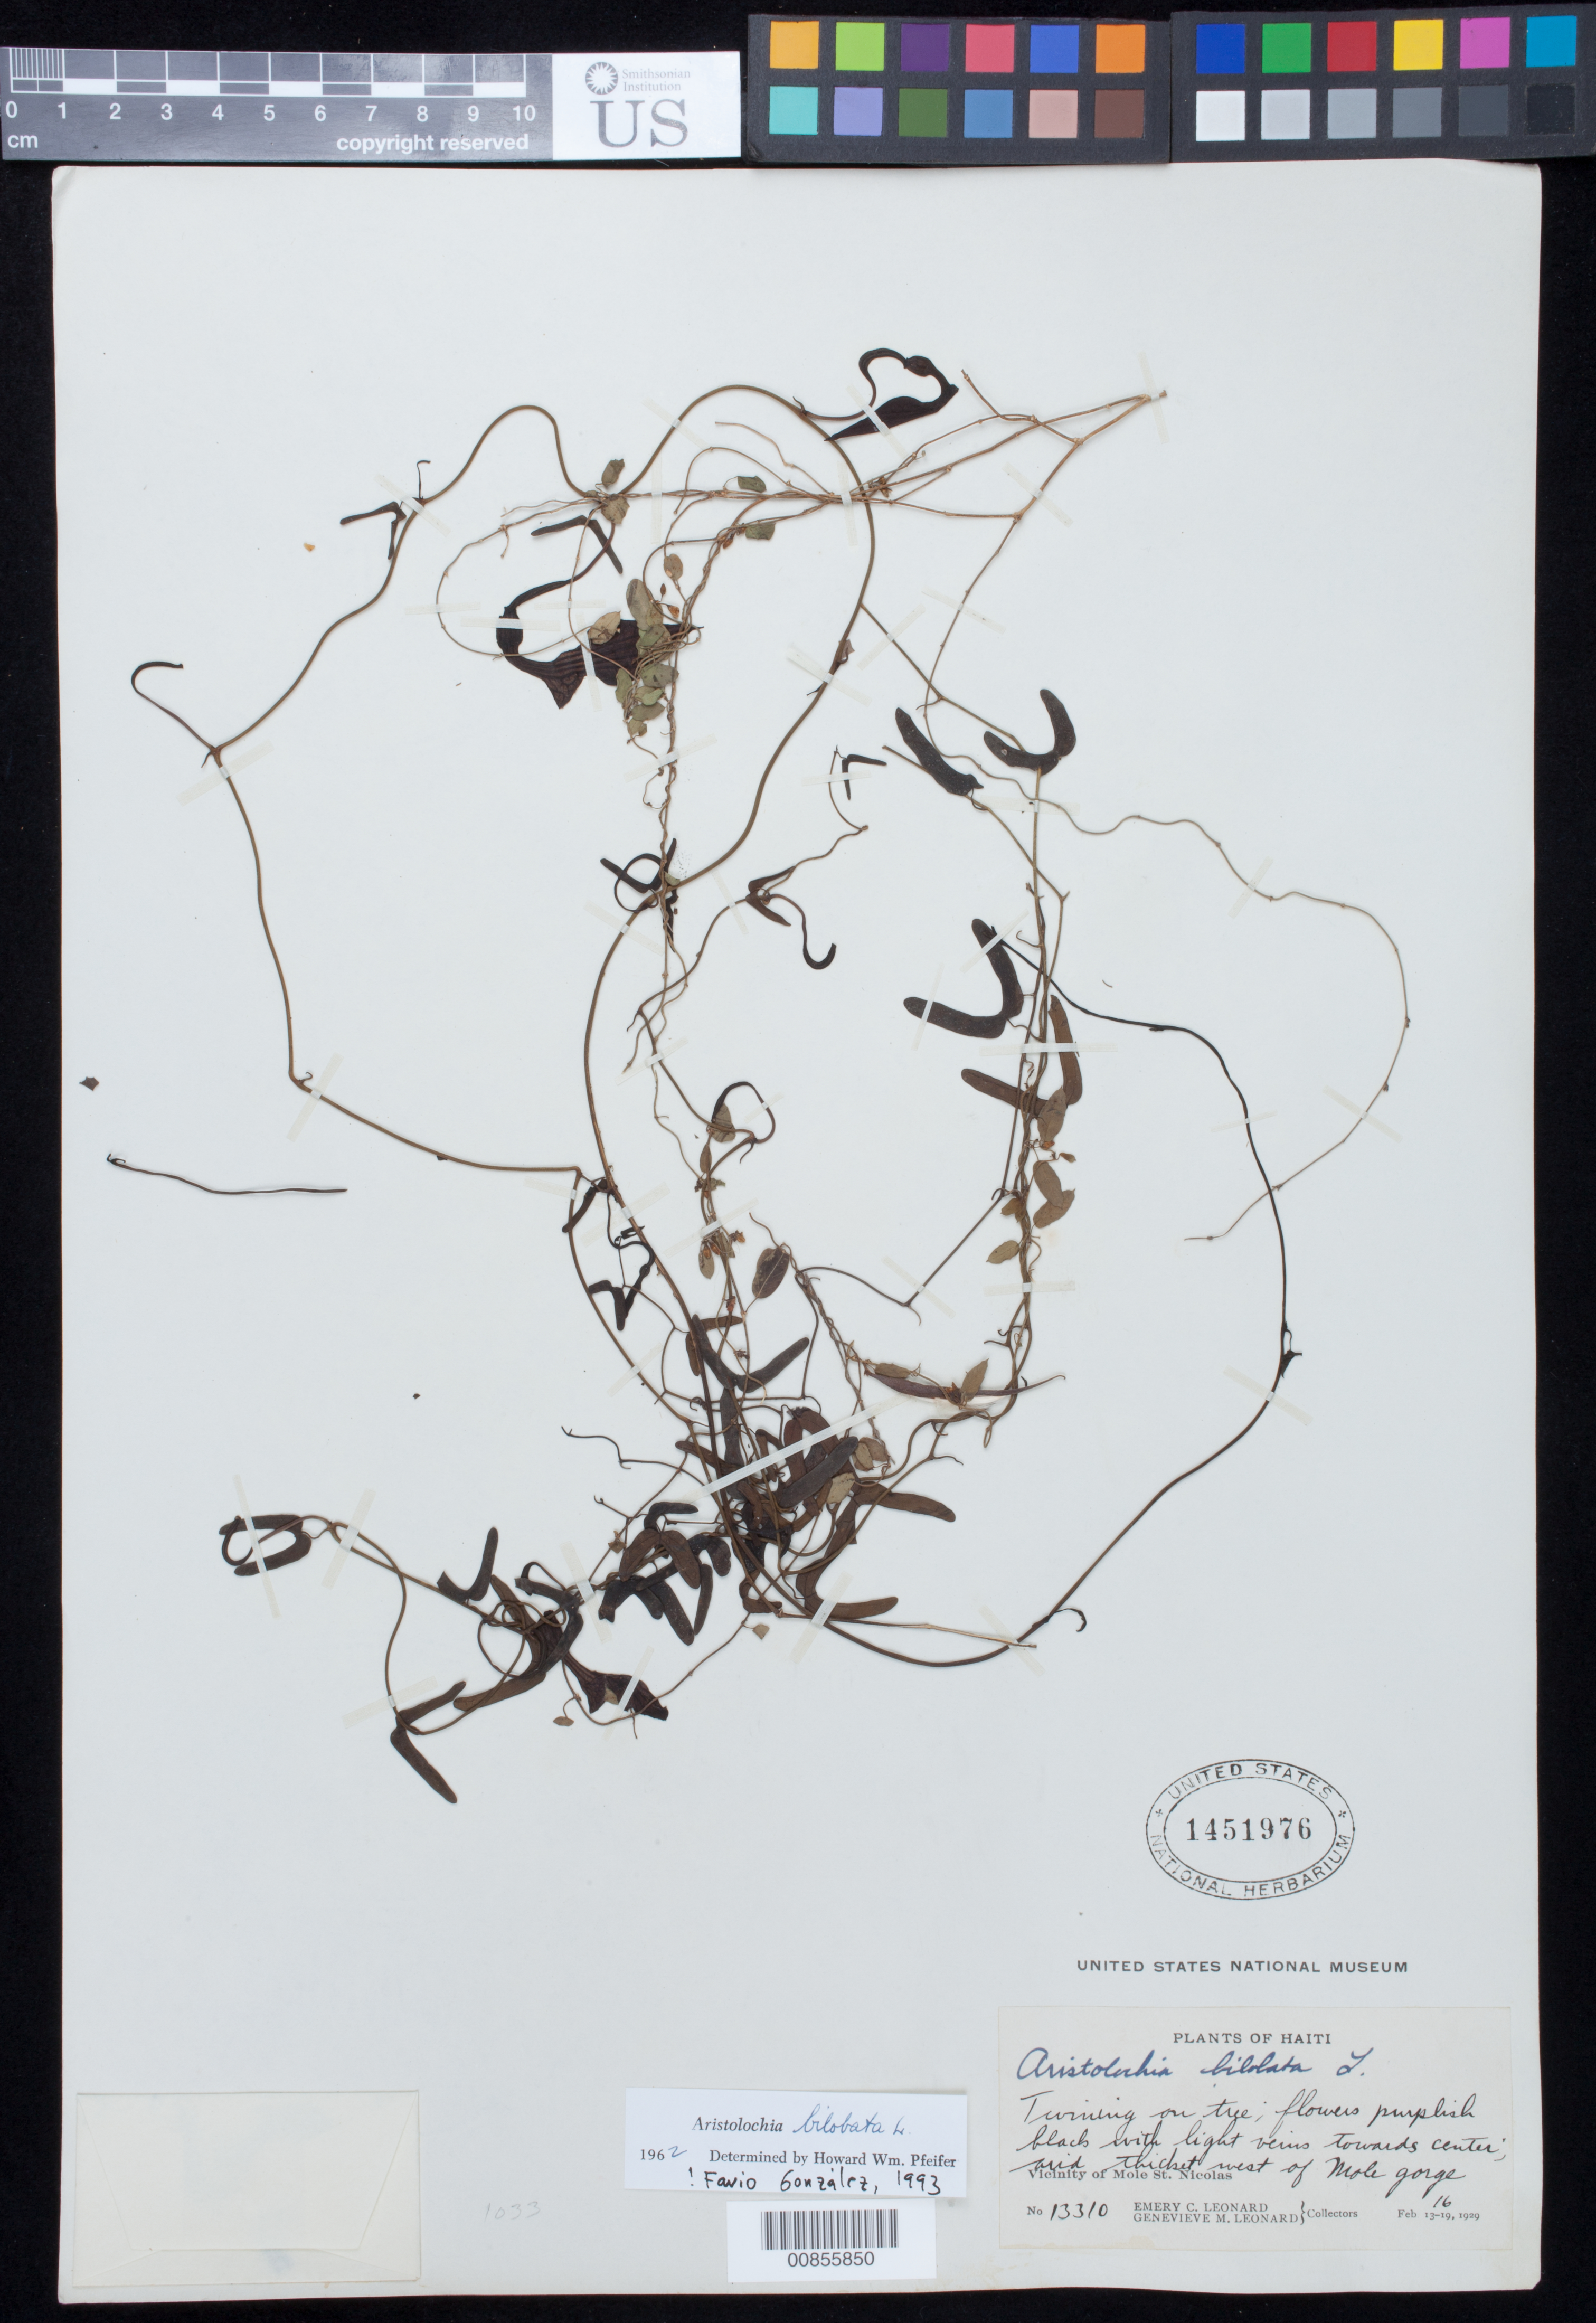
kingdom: Plantae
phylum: Tracheophyta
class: Magnoliopsida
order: Piperales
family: Aristolochiaceae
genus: Aristolochia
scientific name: Aristolochia sp.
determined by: Fernandez, E.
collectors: E. C. Leonard & G. M. Leonard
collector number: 13310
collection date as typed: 16 Feb 1929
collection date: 1929-02-16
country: Haiti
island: Hispaniola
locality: Vicinity of Mole St. Nicolas. West of Mole Gorge.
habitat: Twining on tree. Arid thicket.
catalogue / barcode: US 1451976